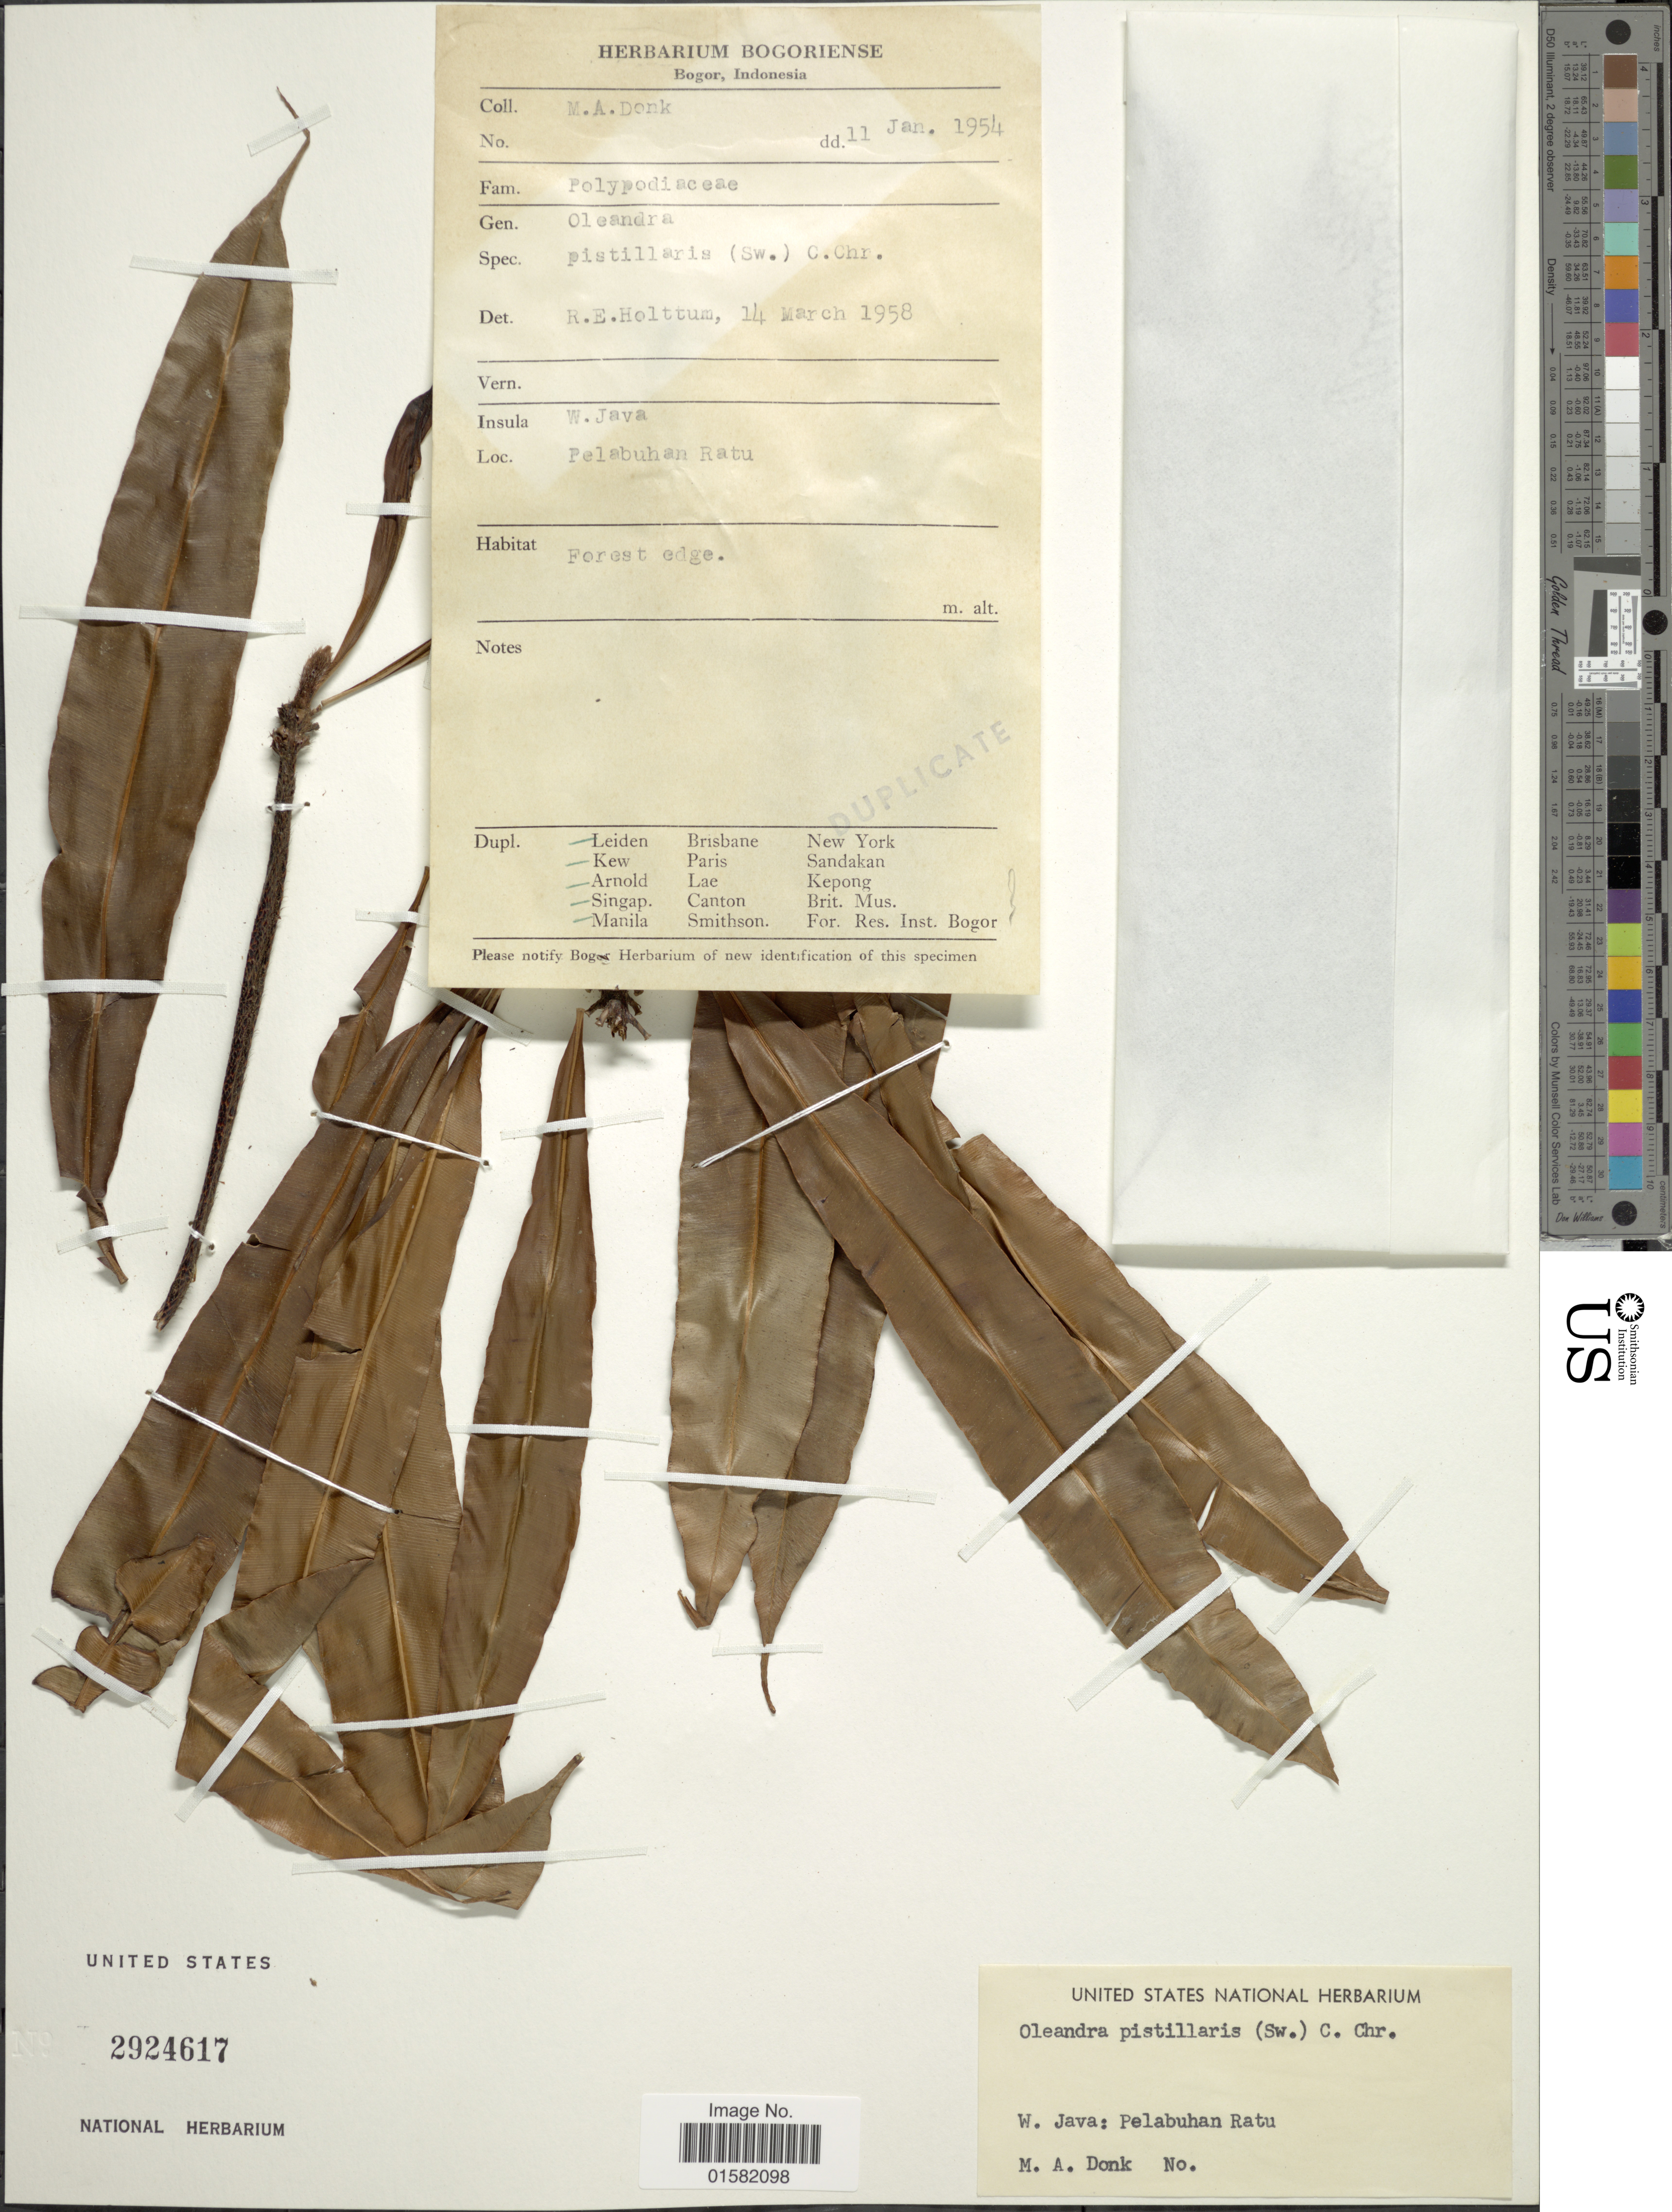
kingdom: Plantae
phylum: Tracheophyta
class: Polypodiopsida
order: Polypodiales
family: Oleandraceae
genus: Oleandra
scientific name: Oleandra pistillaris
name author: (Sw.) C. Chr.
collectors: M. A. Donk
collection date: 1954-01-11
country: Indonesia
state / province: Java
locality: W. Java, Pelabuhan Ratu.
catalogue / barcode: US 2924617